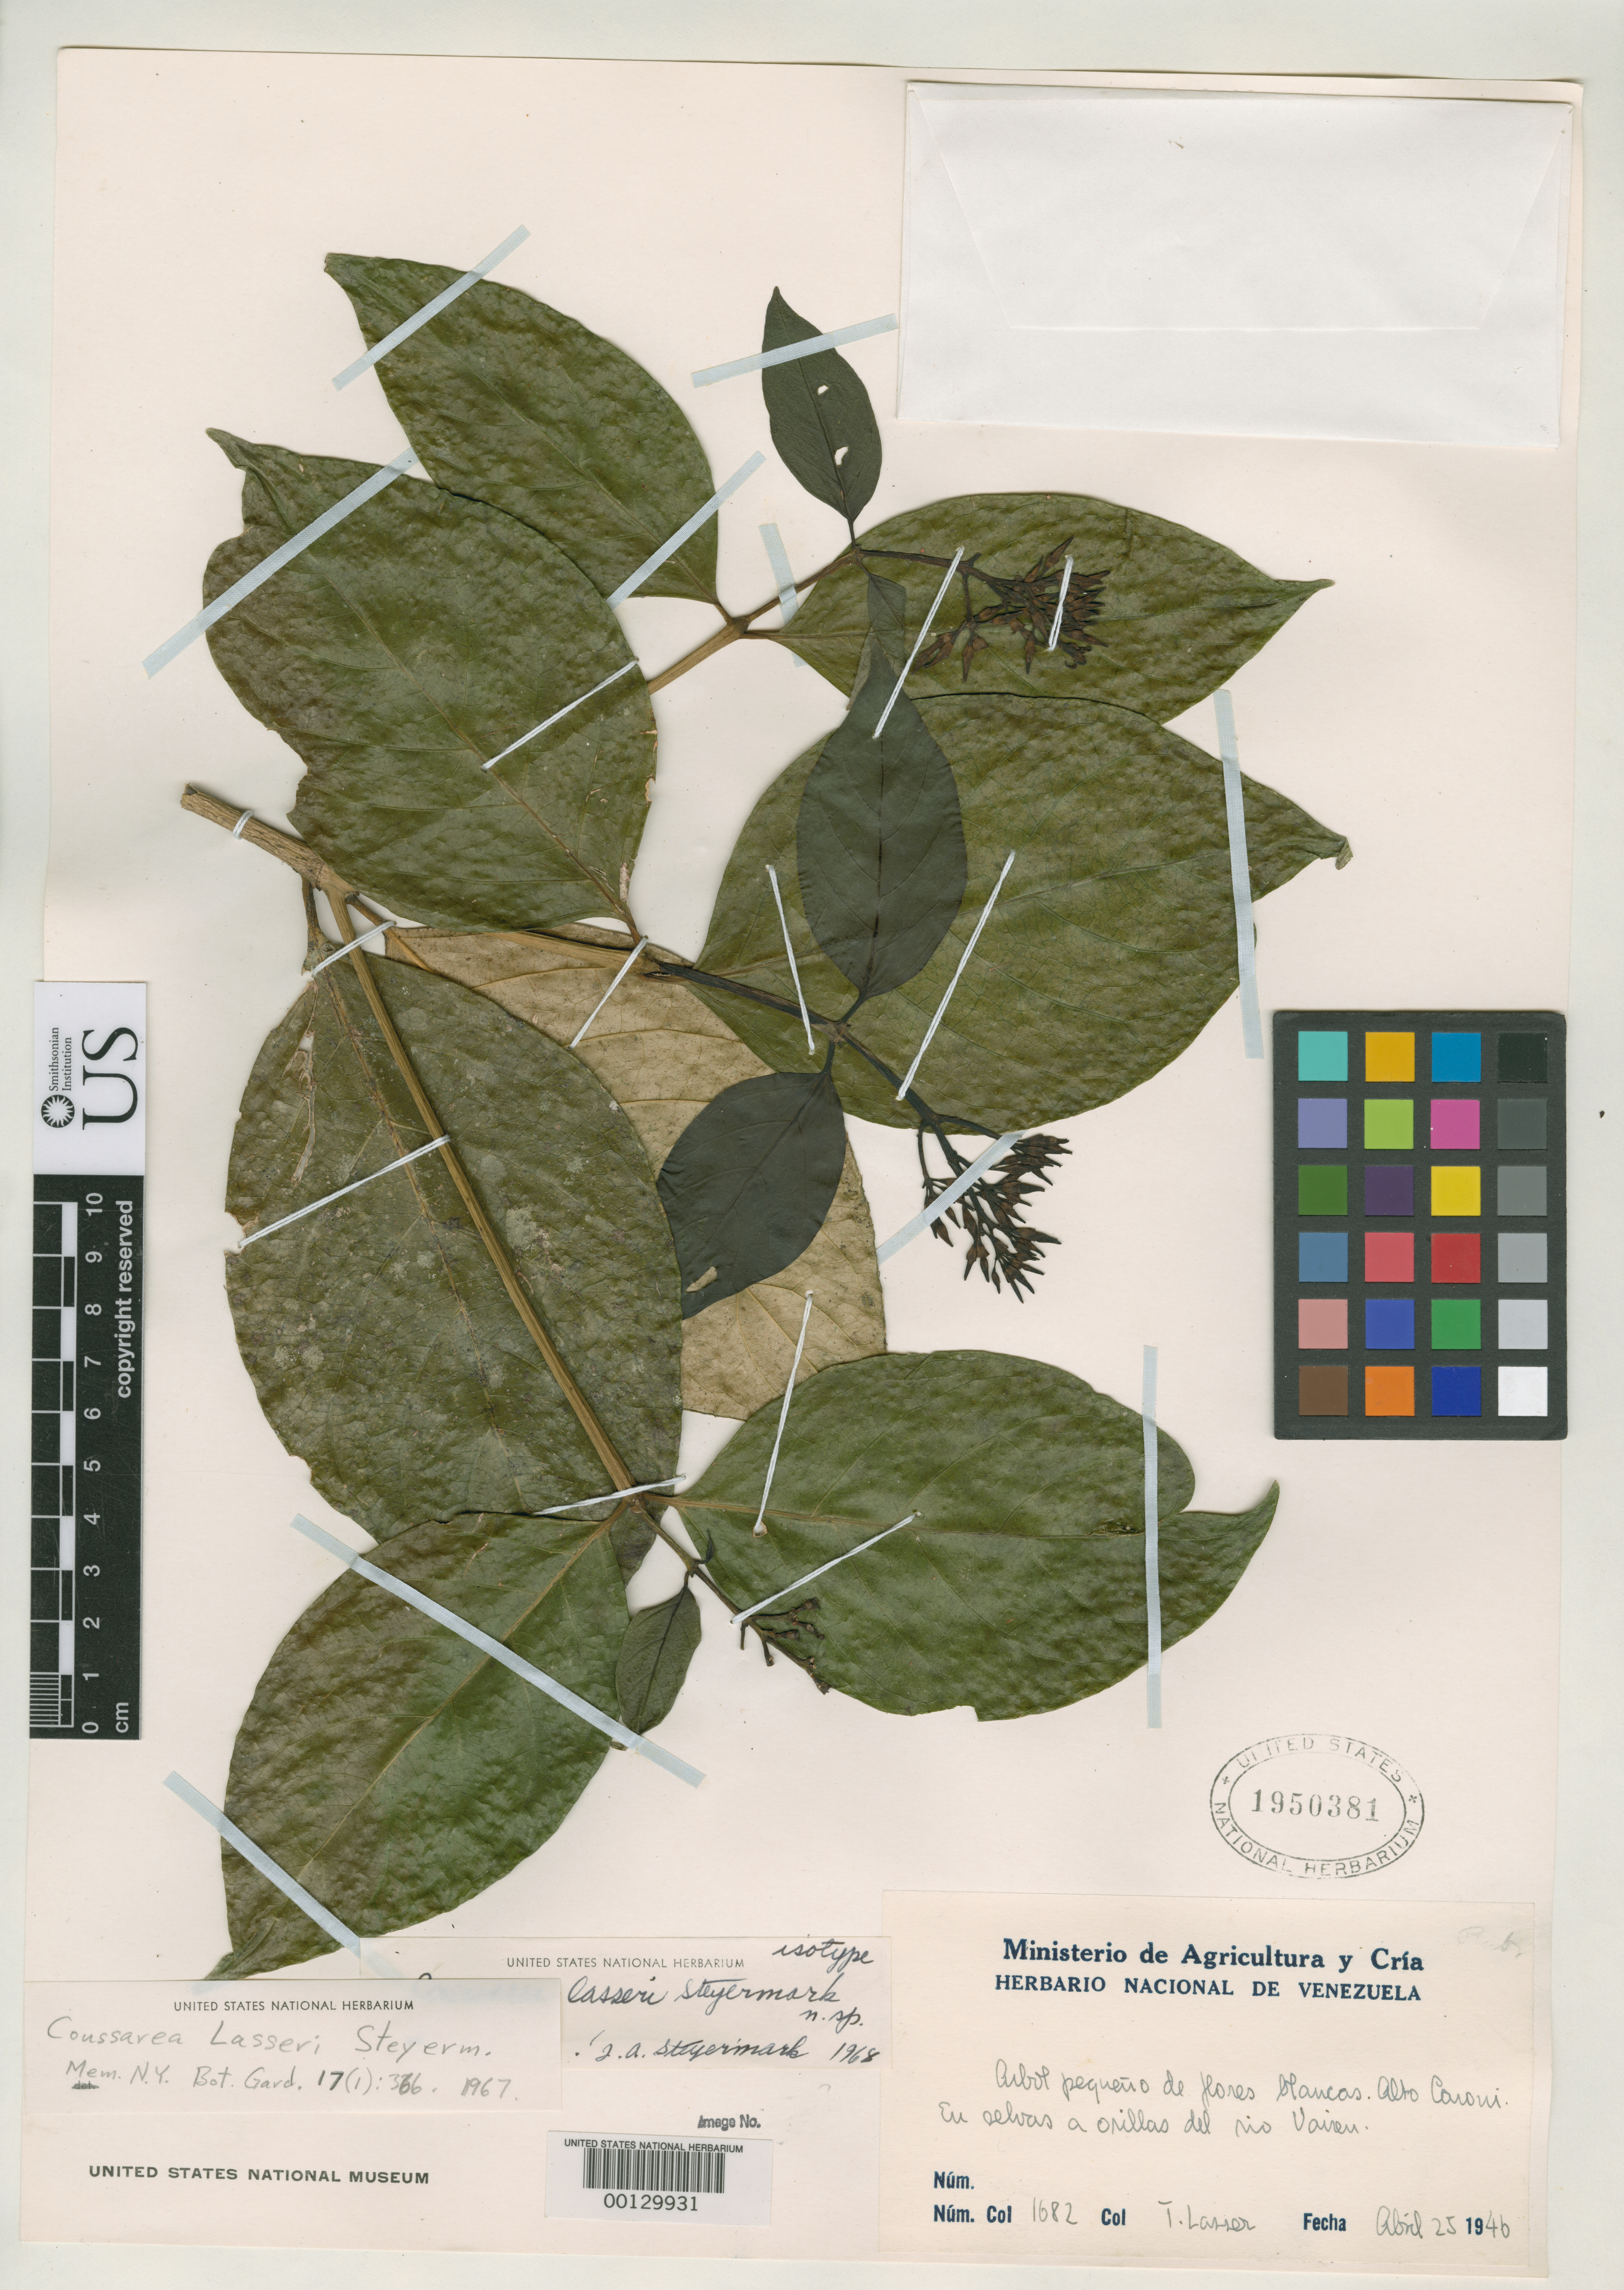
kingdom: Plantae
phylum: Tracheophyta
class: Magnoliopsida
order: Gentianales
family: Rubiaceae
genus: Coussarea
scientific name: Coussarea lasseri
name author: Steyerm.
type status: Isotype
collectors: T. Lasser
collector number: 1682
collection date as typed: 25 Apr 1946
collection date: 1946-04-25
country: Venezuela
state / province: Bolivar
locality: Rio Vairen.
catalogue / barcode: US 1950381